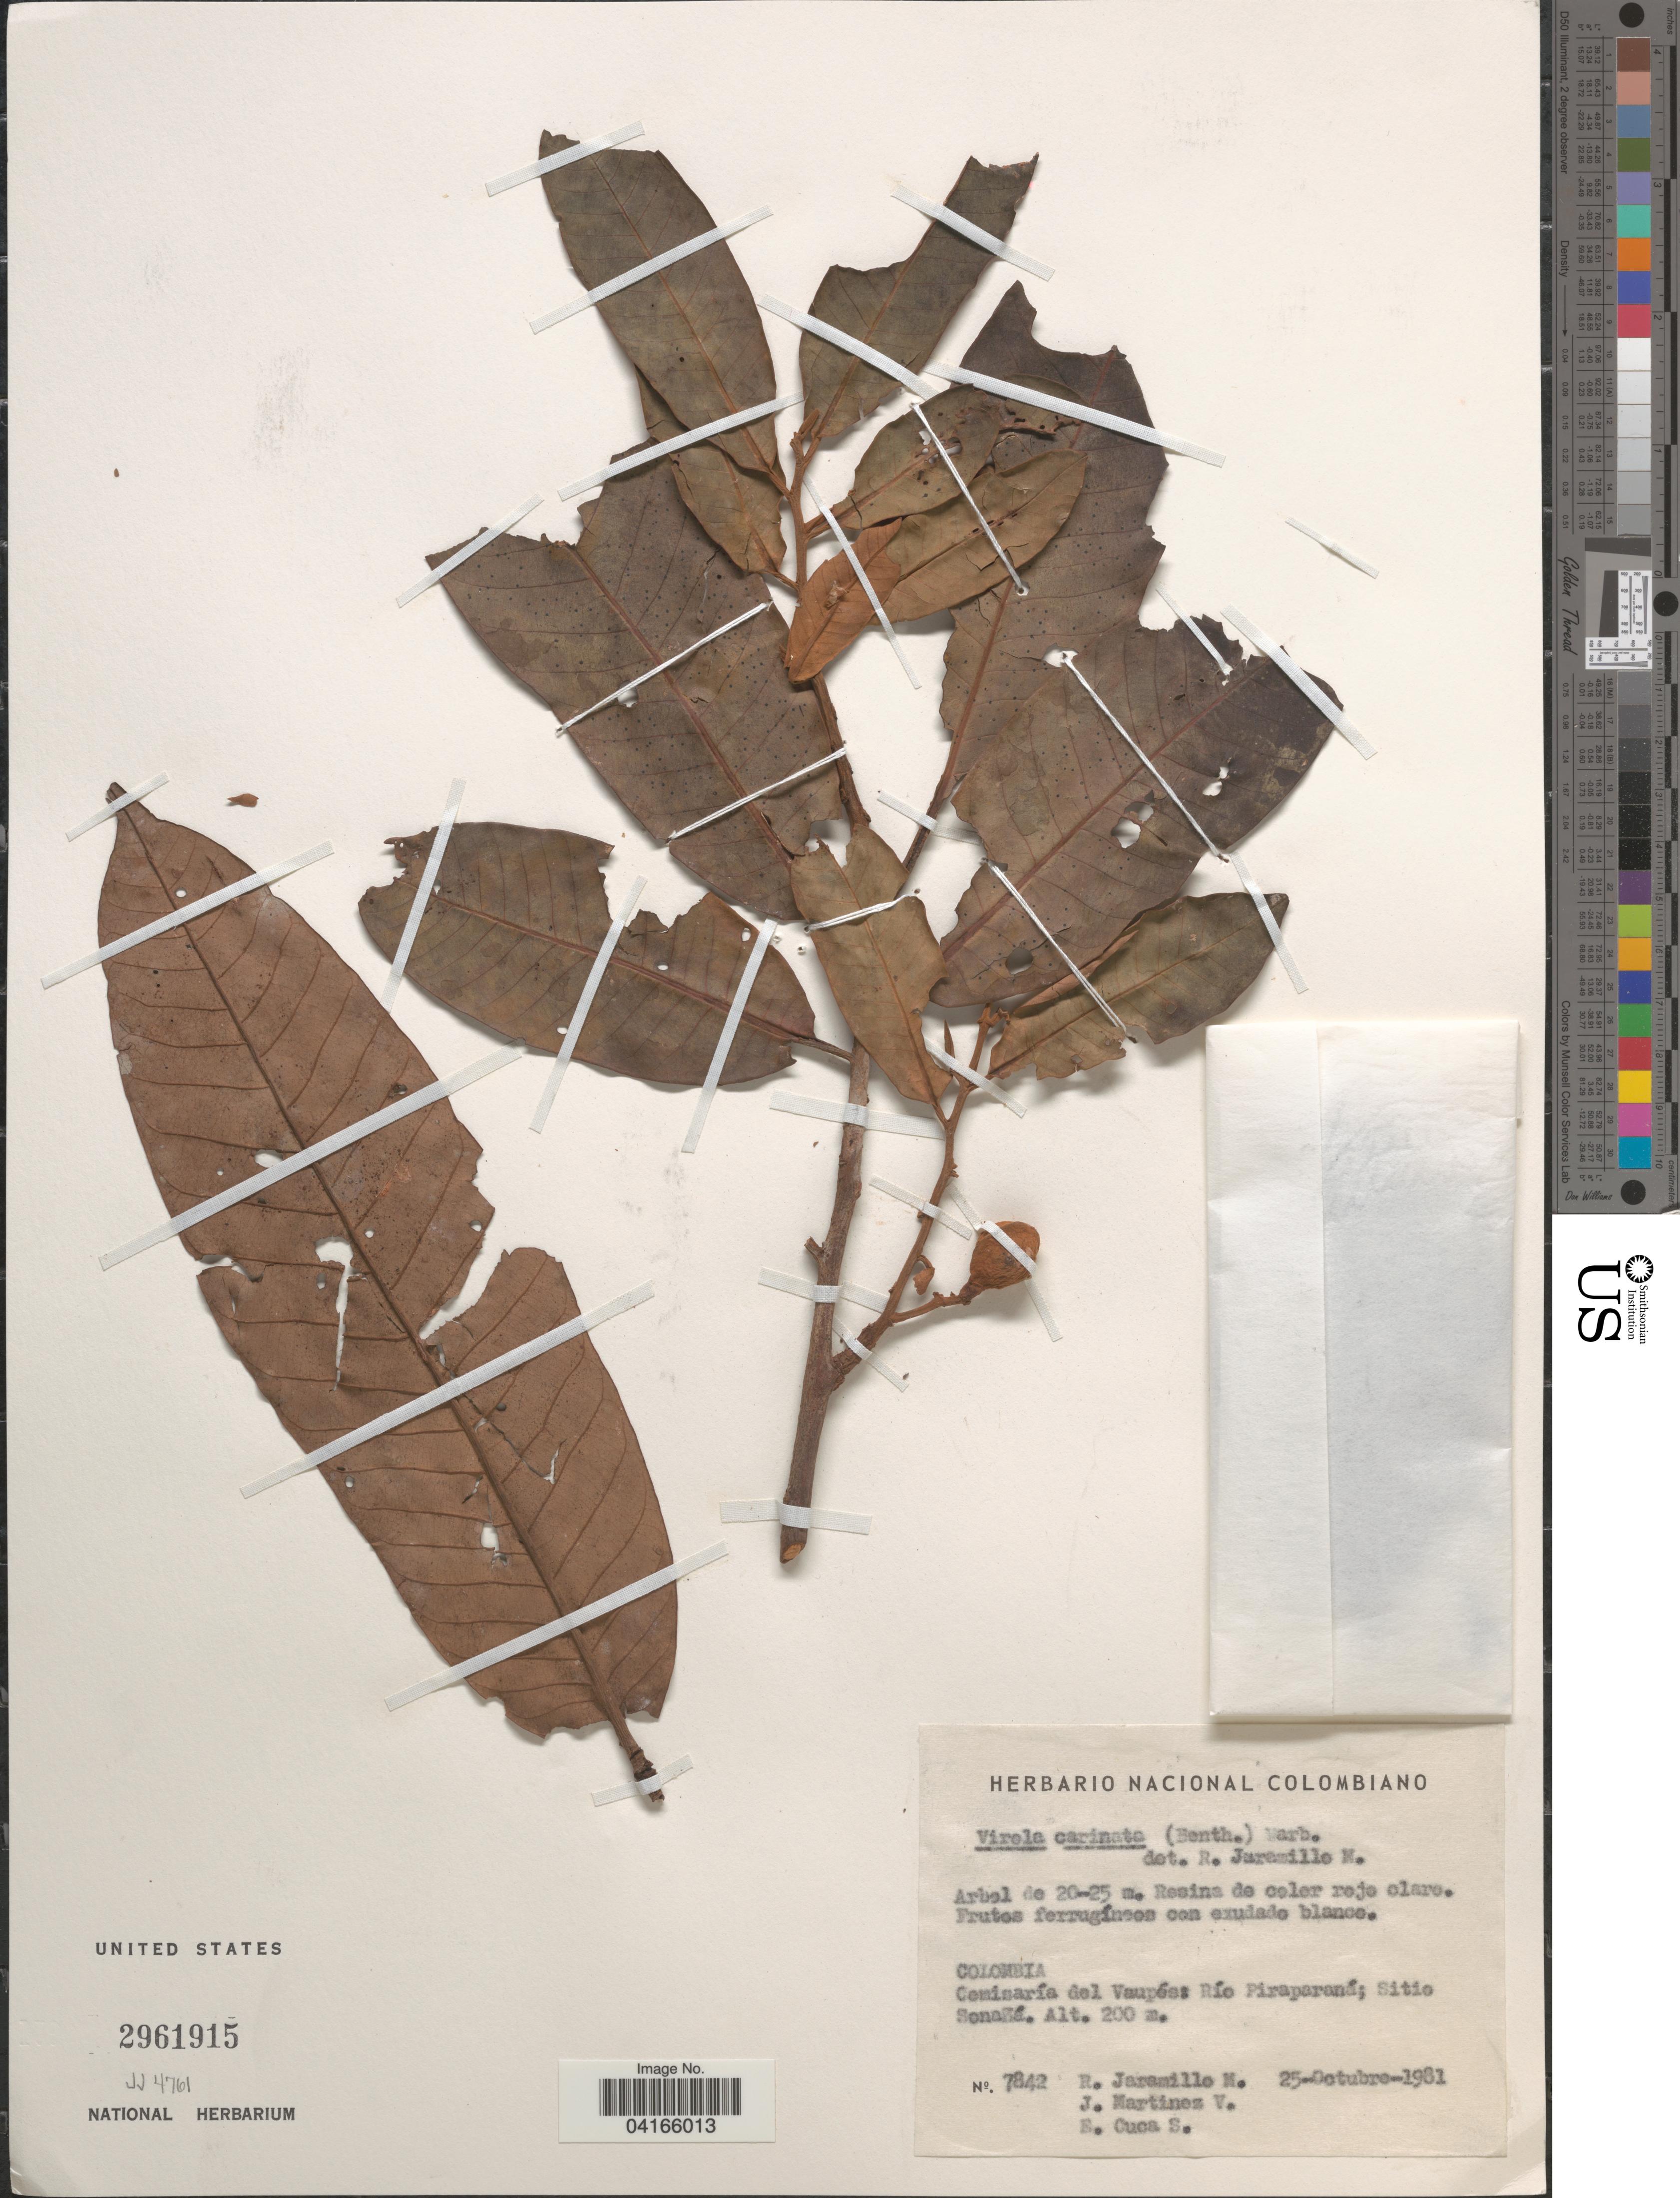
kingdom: Plantae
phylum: Tracheophyta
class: Magnoliopsida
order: Magnoliales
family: Myristicaceae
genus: Virola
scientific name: Virola carinata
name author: Warb.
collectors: R. Jaramillo M., J. Martinez & E. Cuca S.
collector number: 7842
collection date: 1981-10-25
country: Colombia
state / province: Vaupés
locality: Comisaría del Vaupés: Río Piraparaná; Sitio Sonañá.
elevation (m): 200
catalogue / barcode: US 2961915